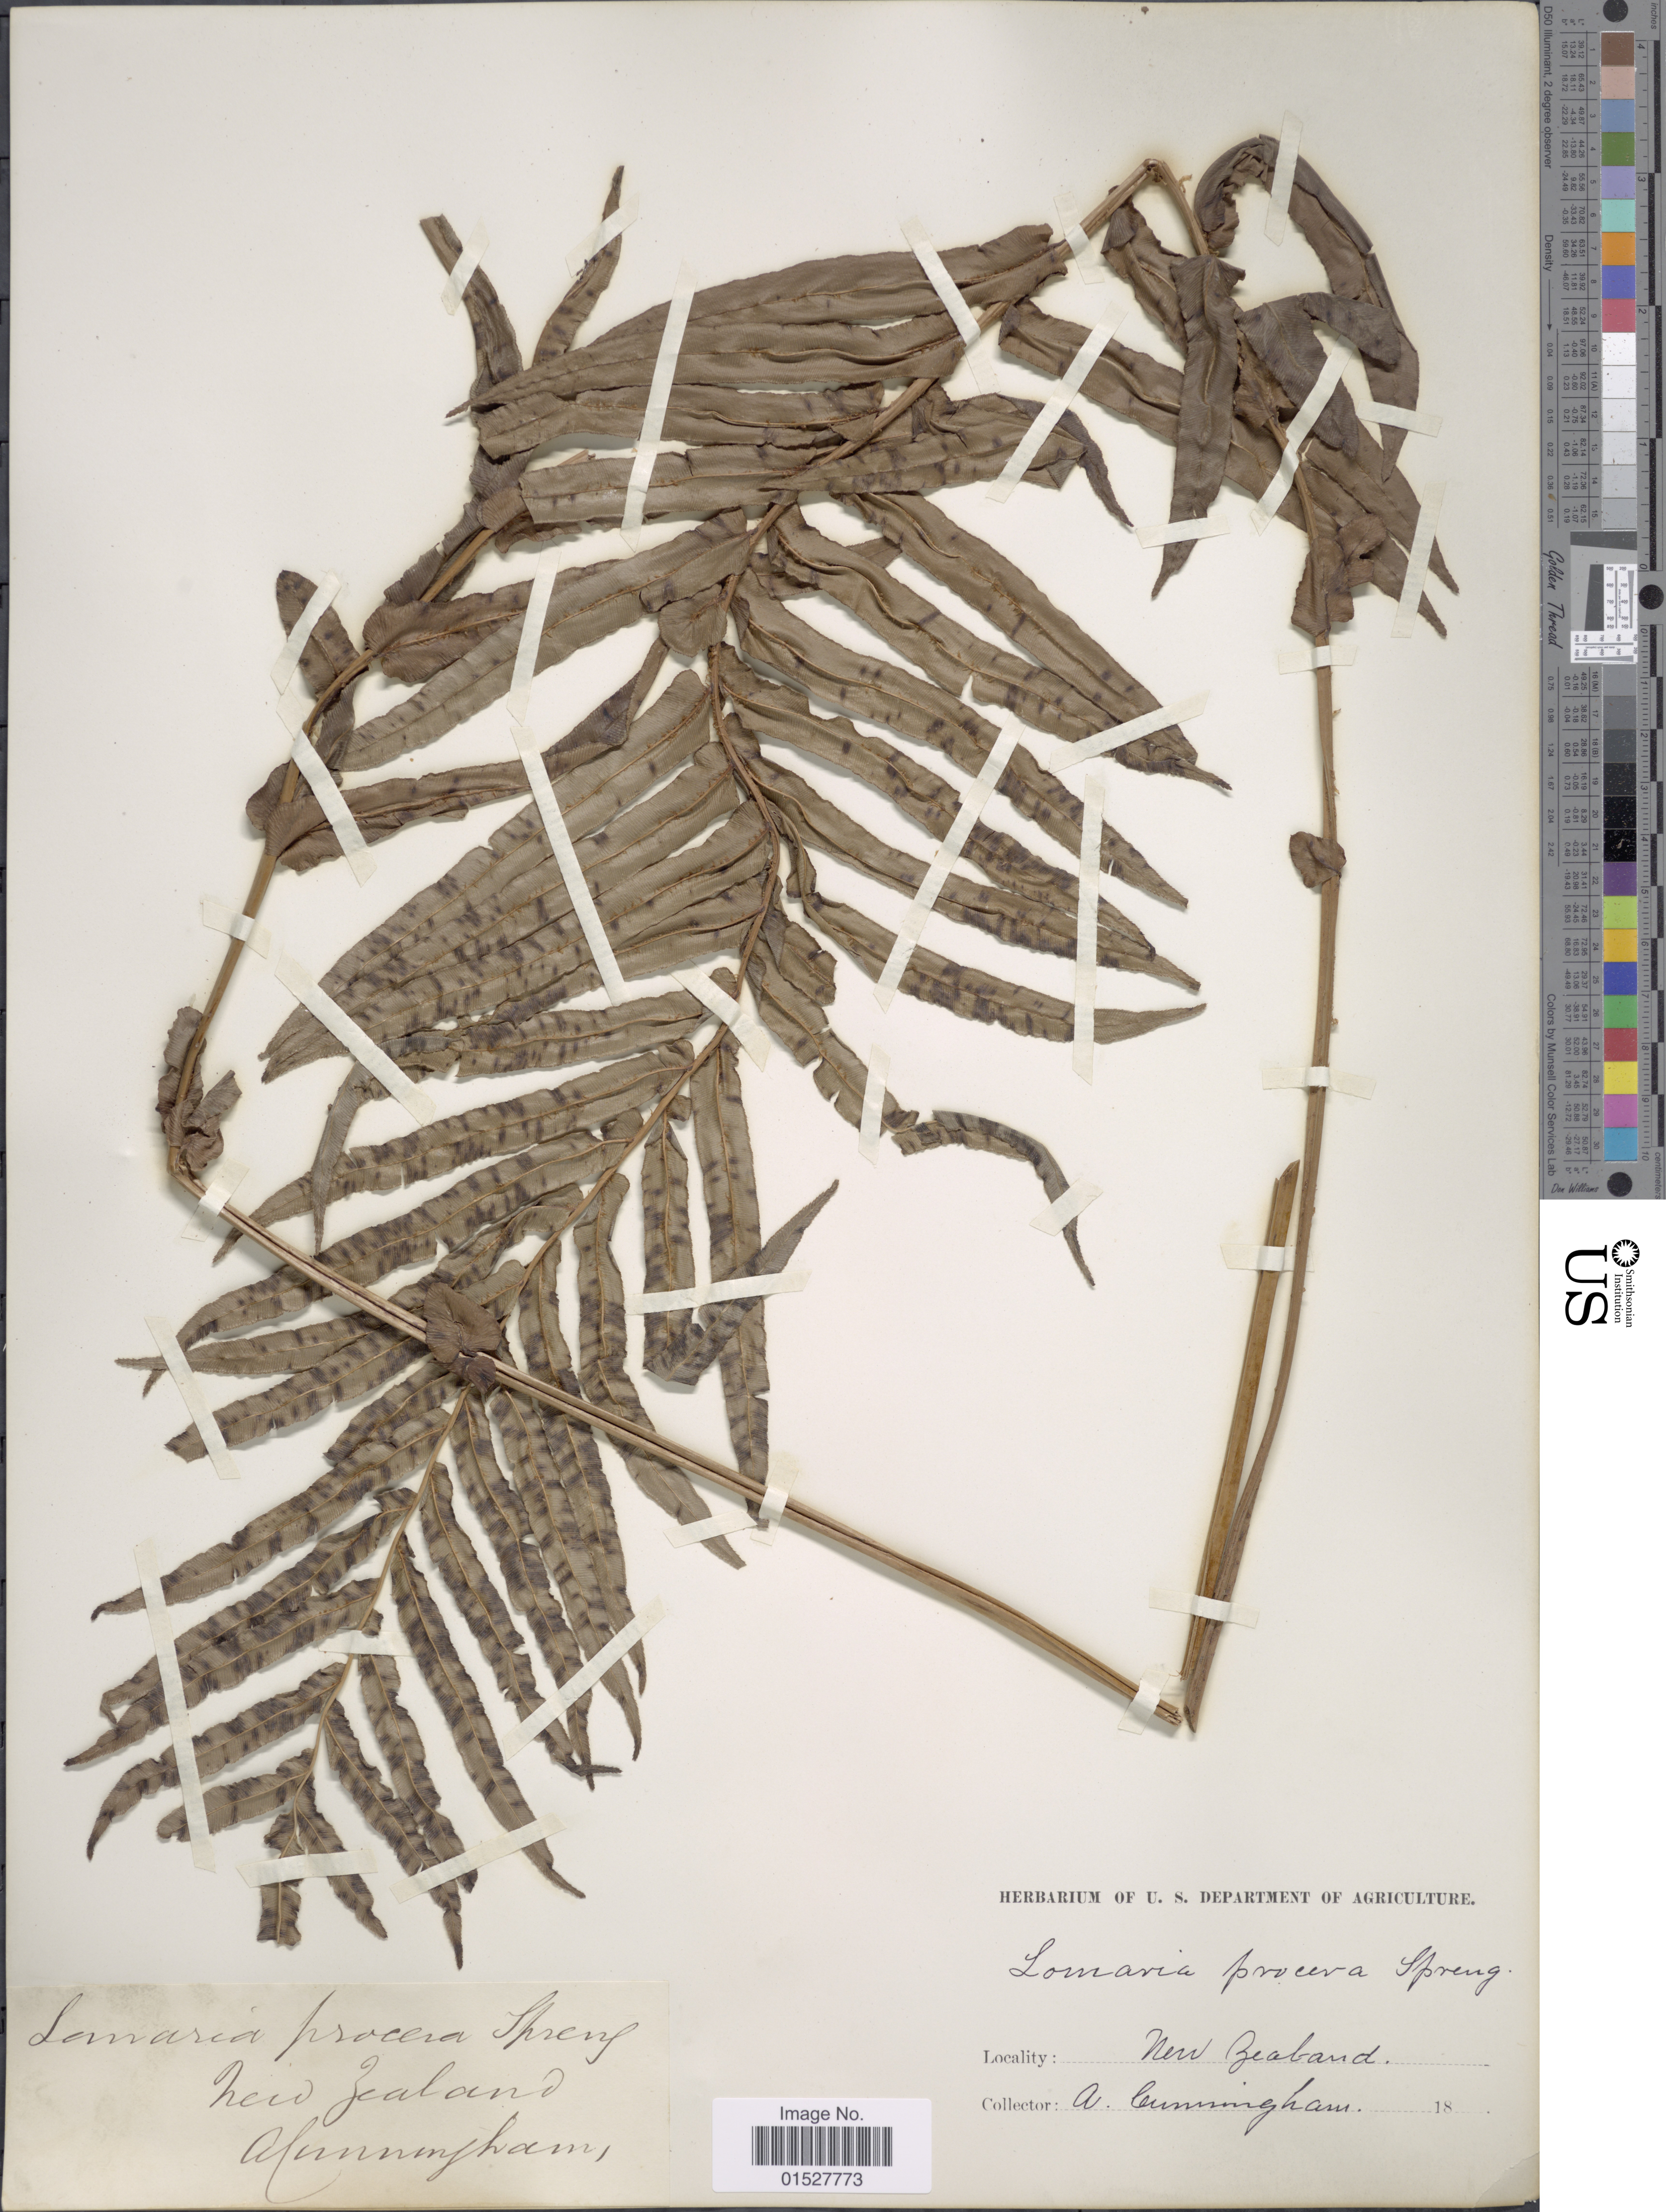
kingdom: Plantae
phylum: Tracheophyta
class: Polypodiopsida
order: Polypodiales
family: Blechnaceae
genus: Blechnum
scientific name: Blechnum capense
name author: (L.) Schltdl.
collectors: A. Cunningham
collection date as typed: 18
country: New Zealand